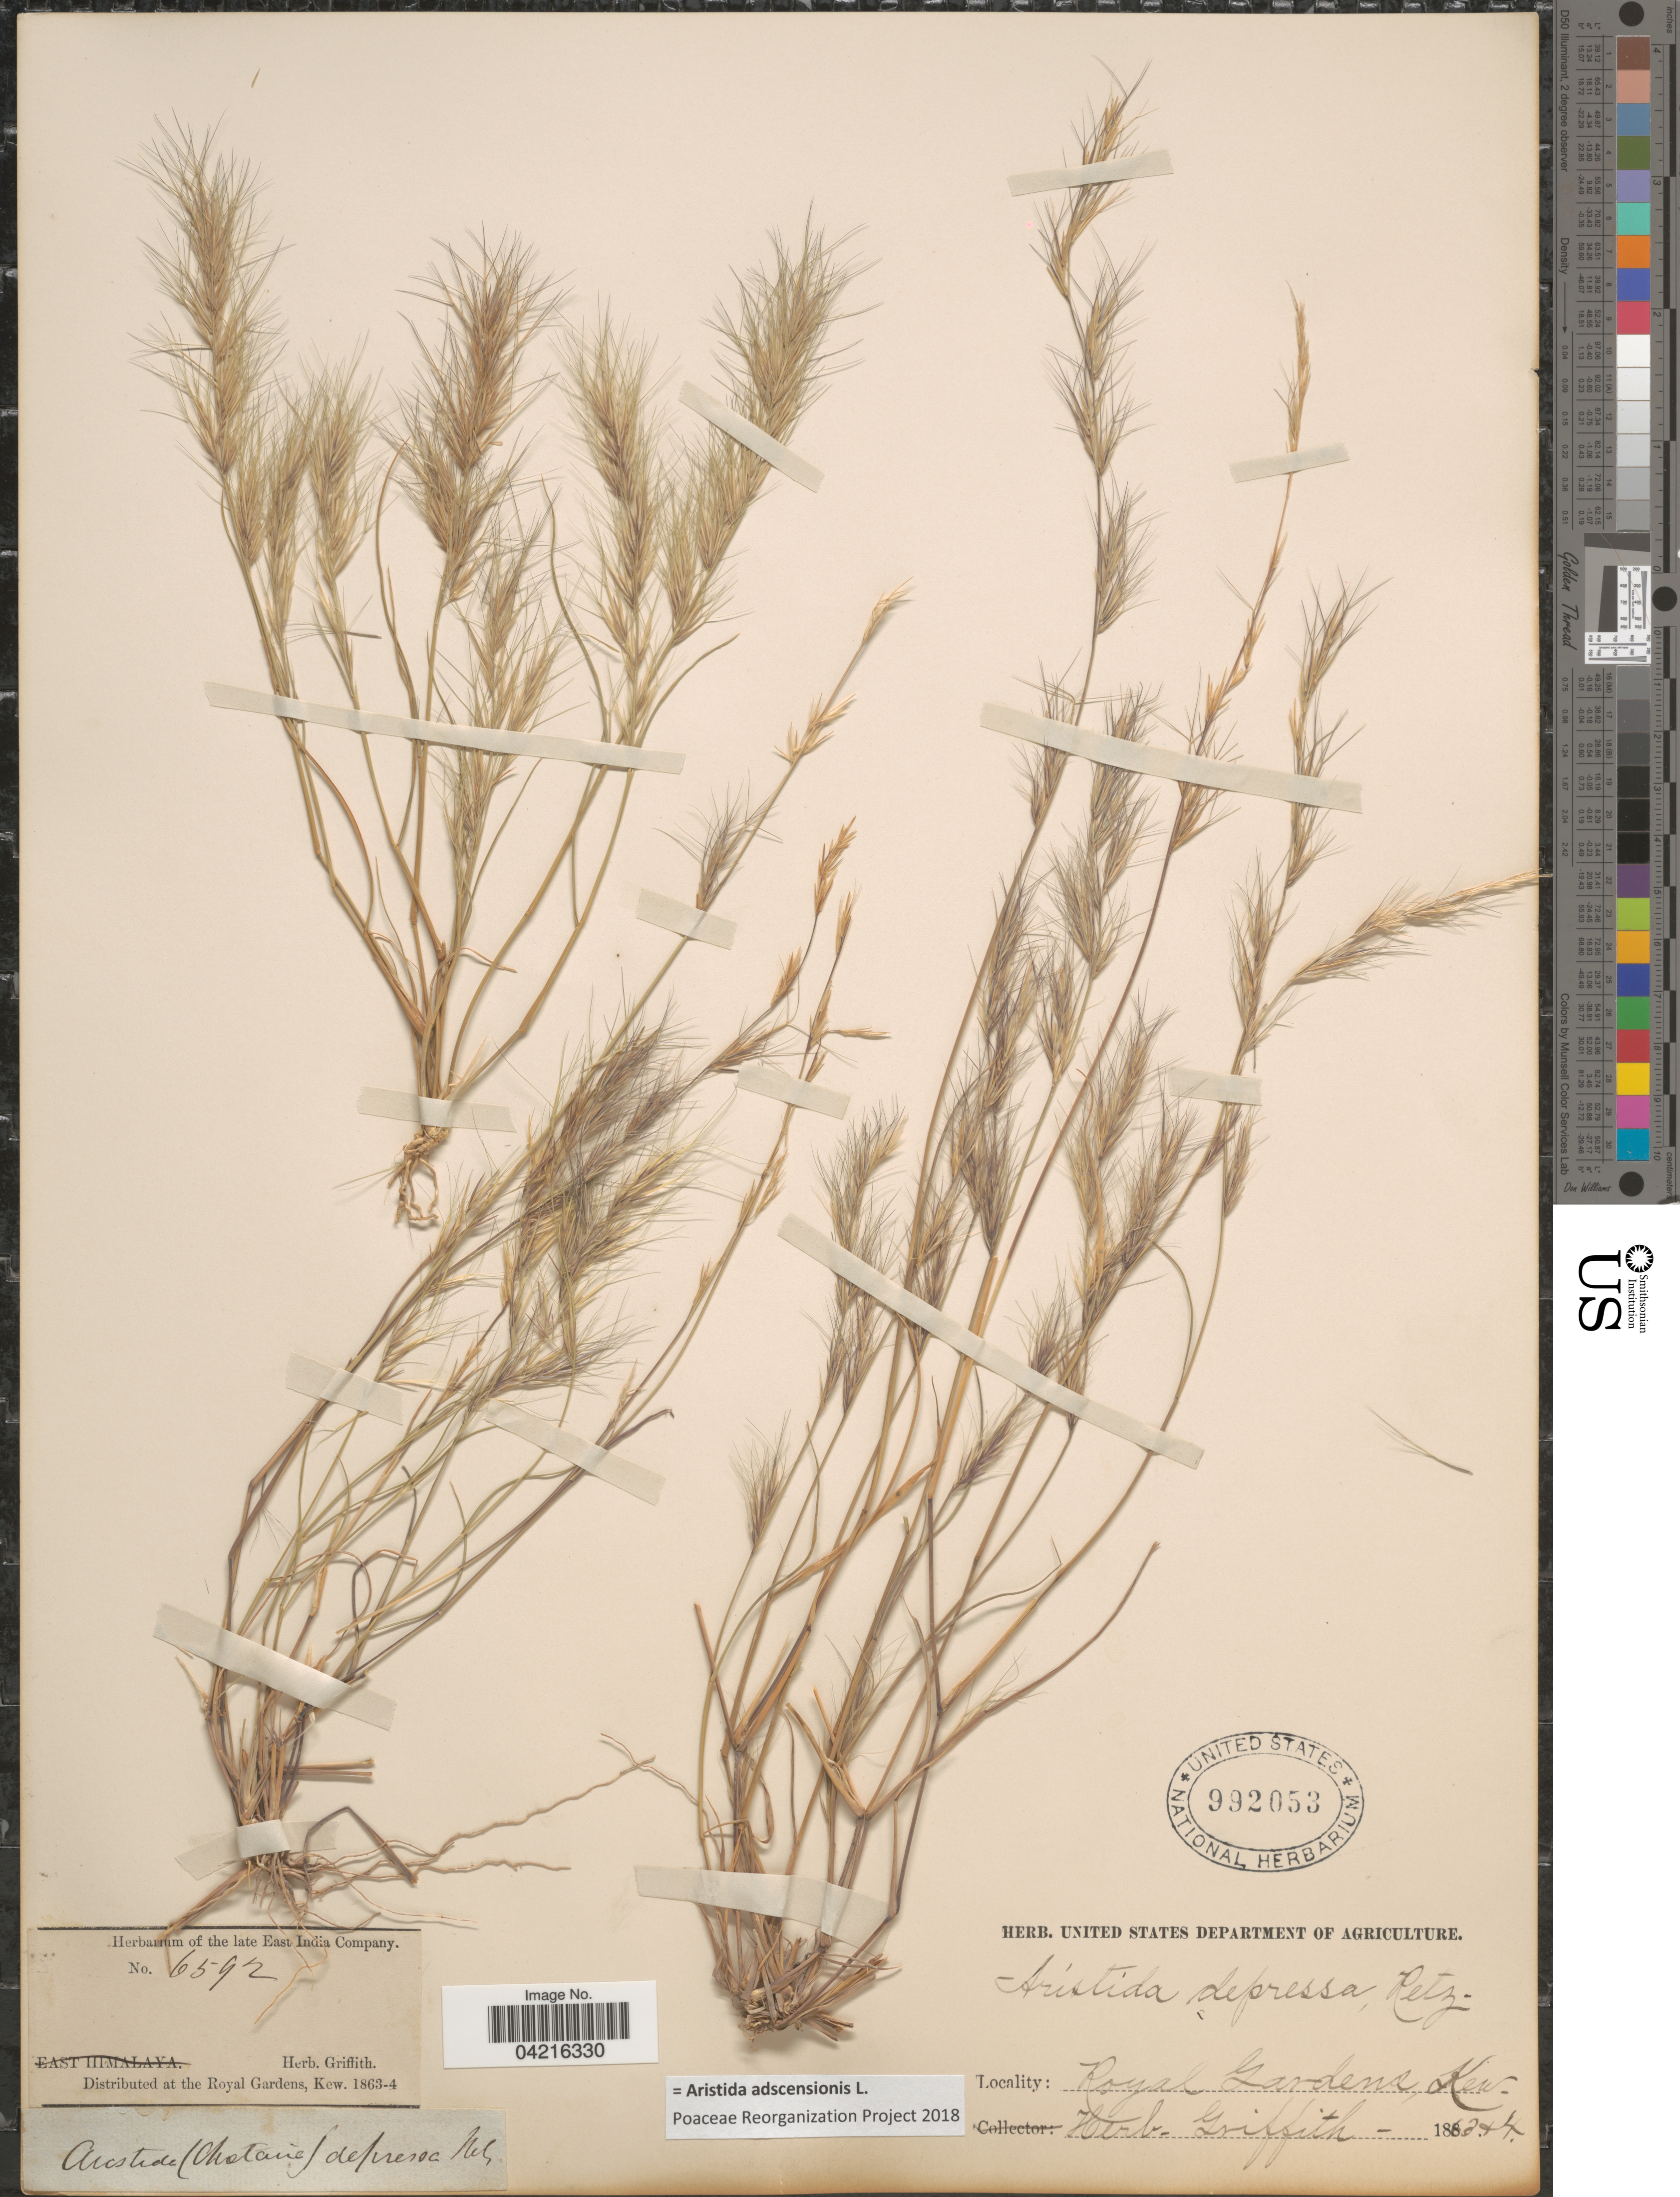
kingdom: Plantae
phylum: Tracheophyta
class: Liliopsida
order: Poales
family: Poaceae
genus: Aristida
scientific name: Aristida adscensionis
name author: L.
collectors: ex herb. Griffith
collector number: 6592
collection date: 1863/1864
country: United Kingdom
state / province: England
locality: Royal Gardens, Kew.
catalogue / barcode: US 992053